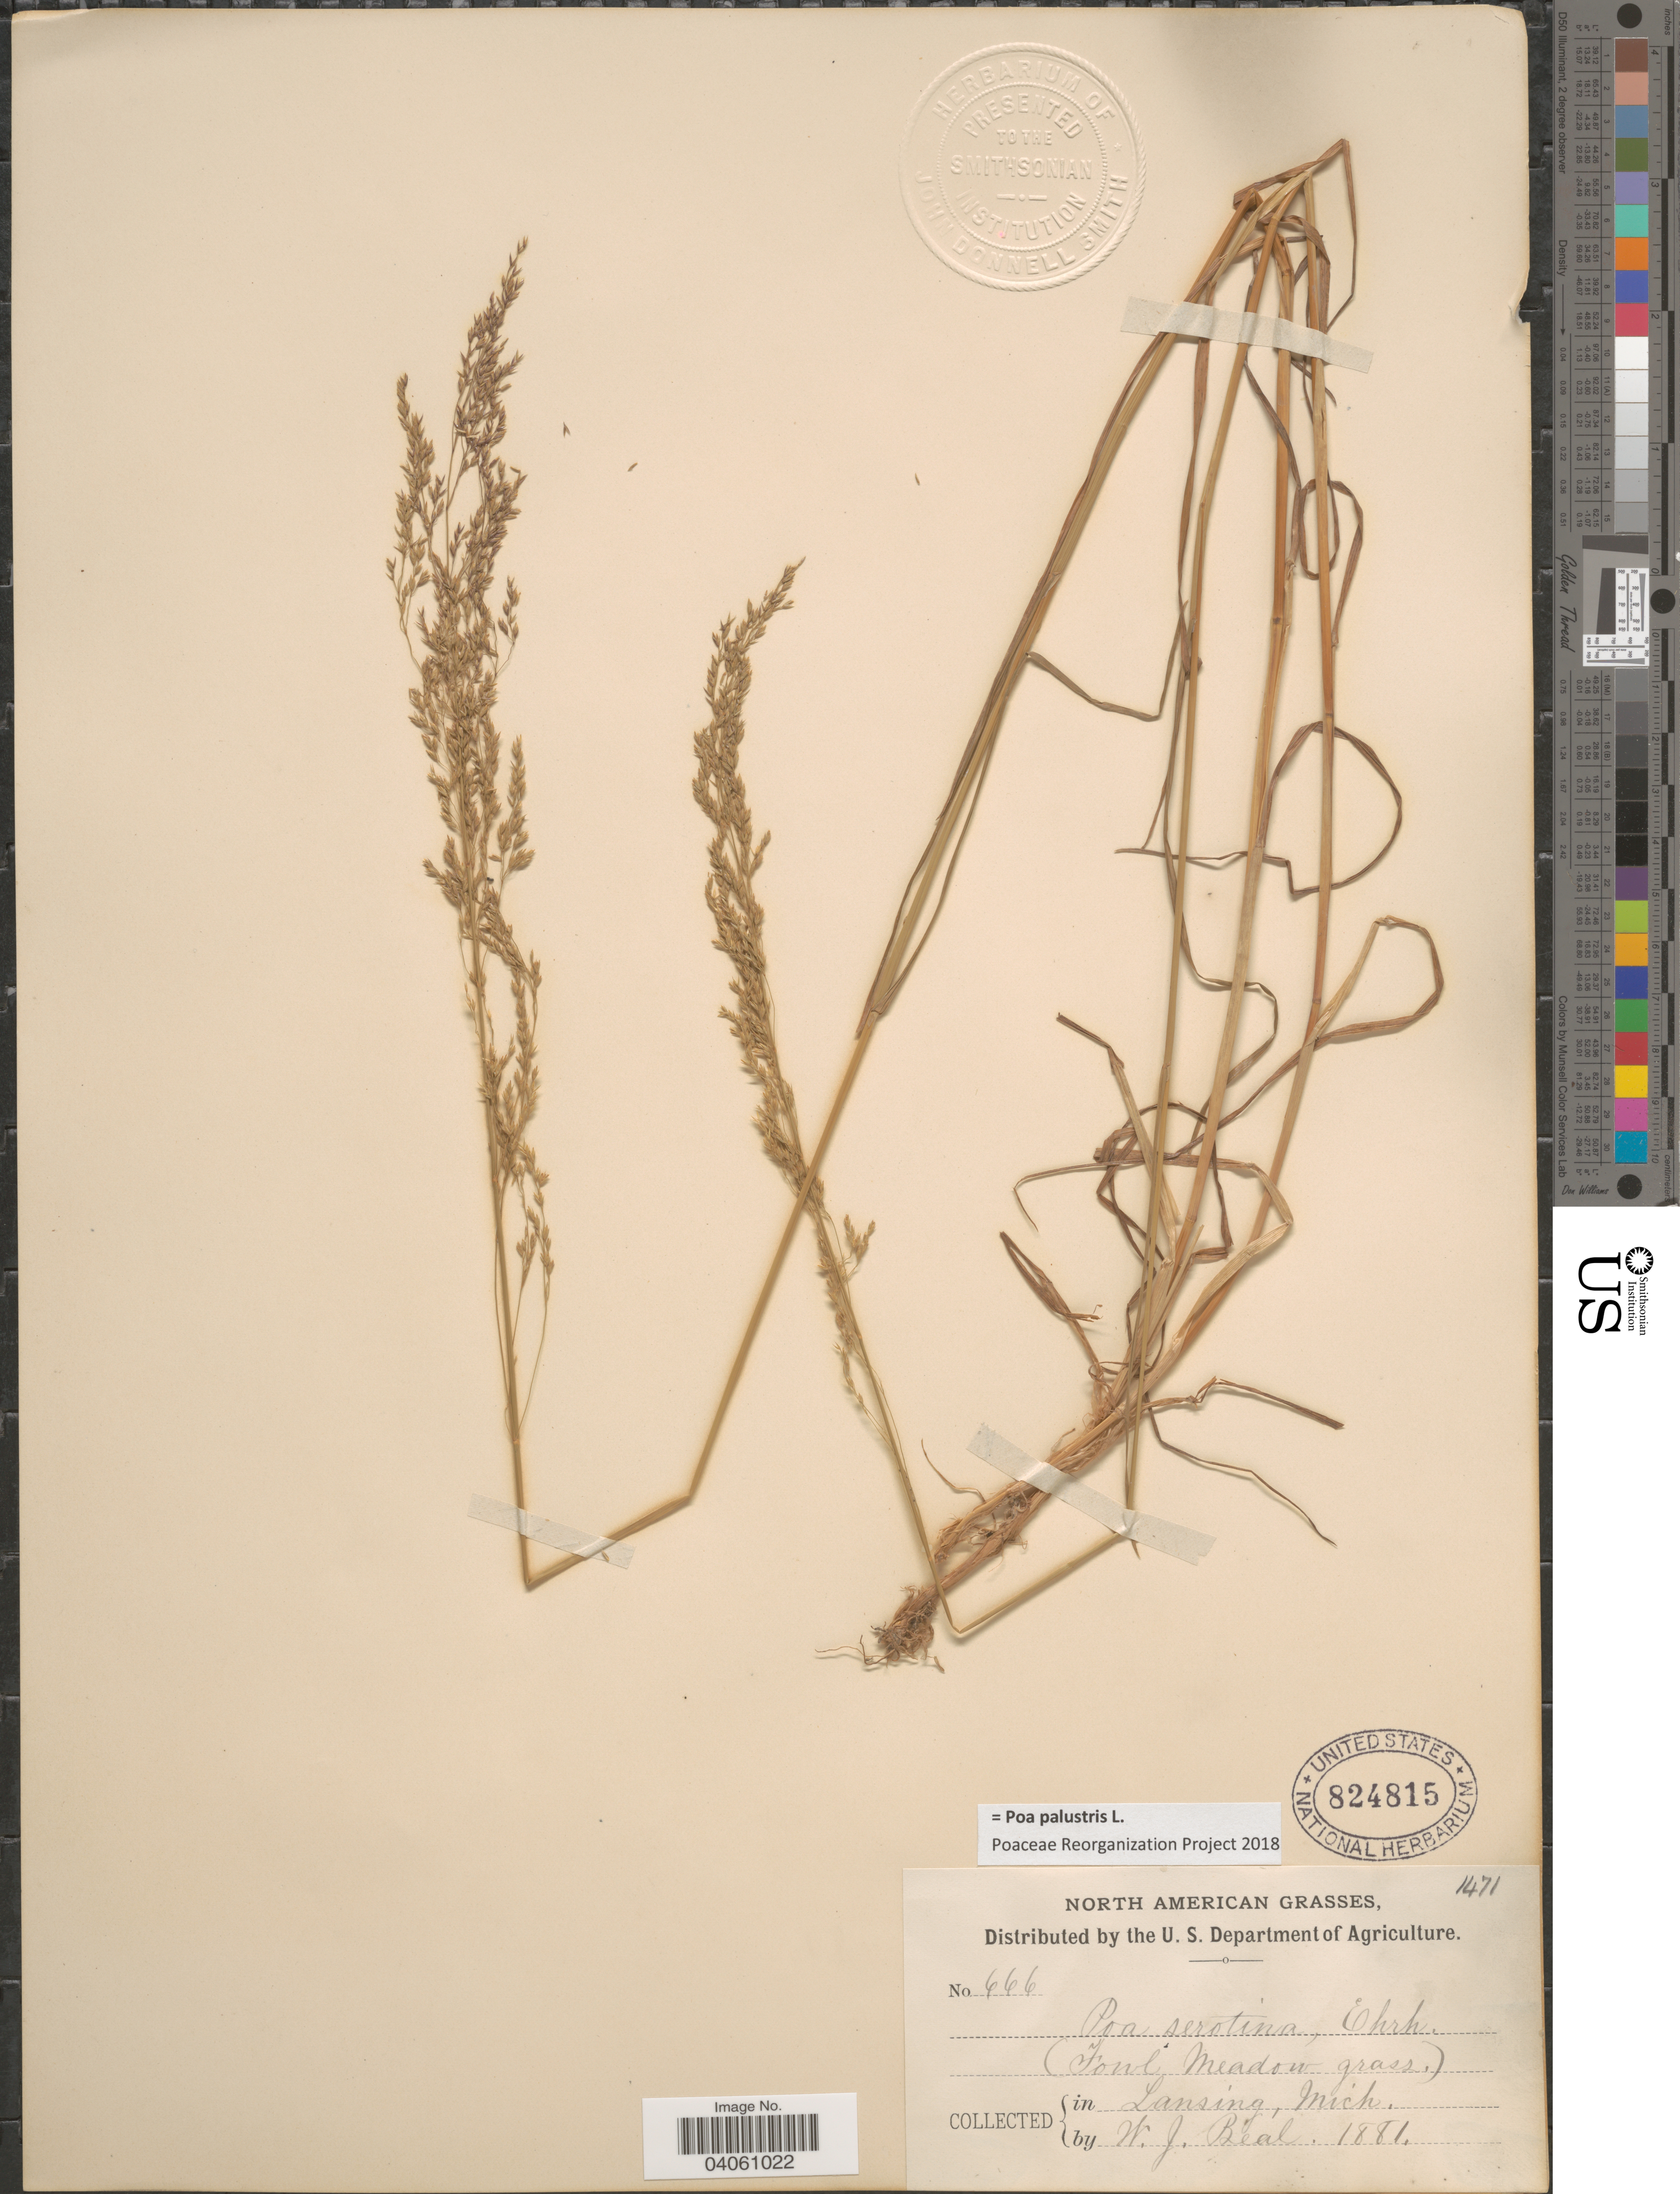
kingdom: Plantae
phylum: Tracheophyta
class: Liliopsida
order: Poales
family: Poaceae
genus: Poa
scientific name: Poa palustris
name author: L.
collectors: W. J. Beal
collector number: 666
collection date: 1881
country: United States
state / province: Michigan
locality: Lansing.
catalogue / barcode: US 824815